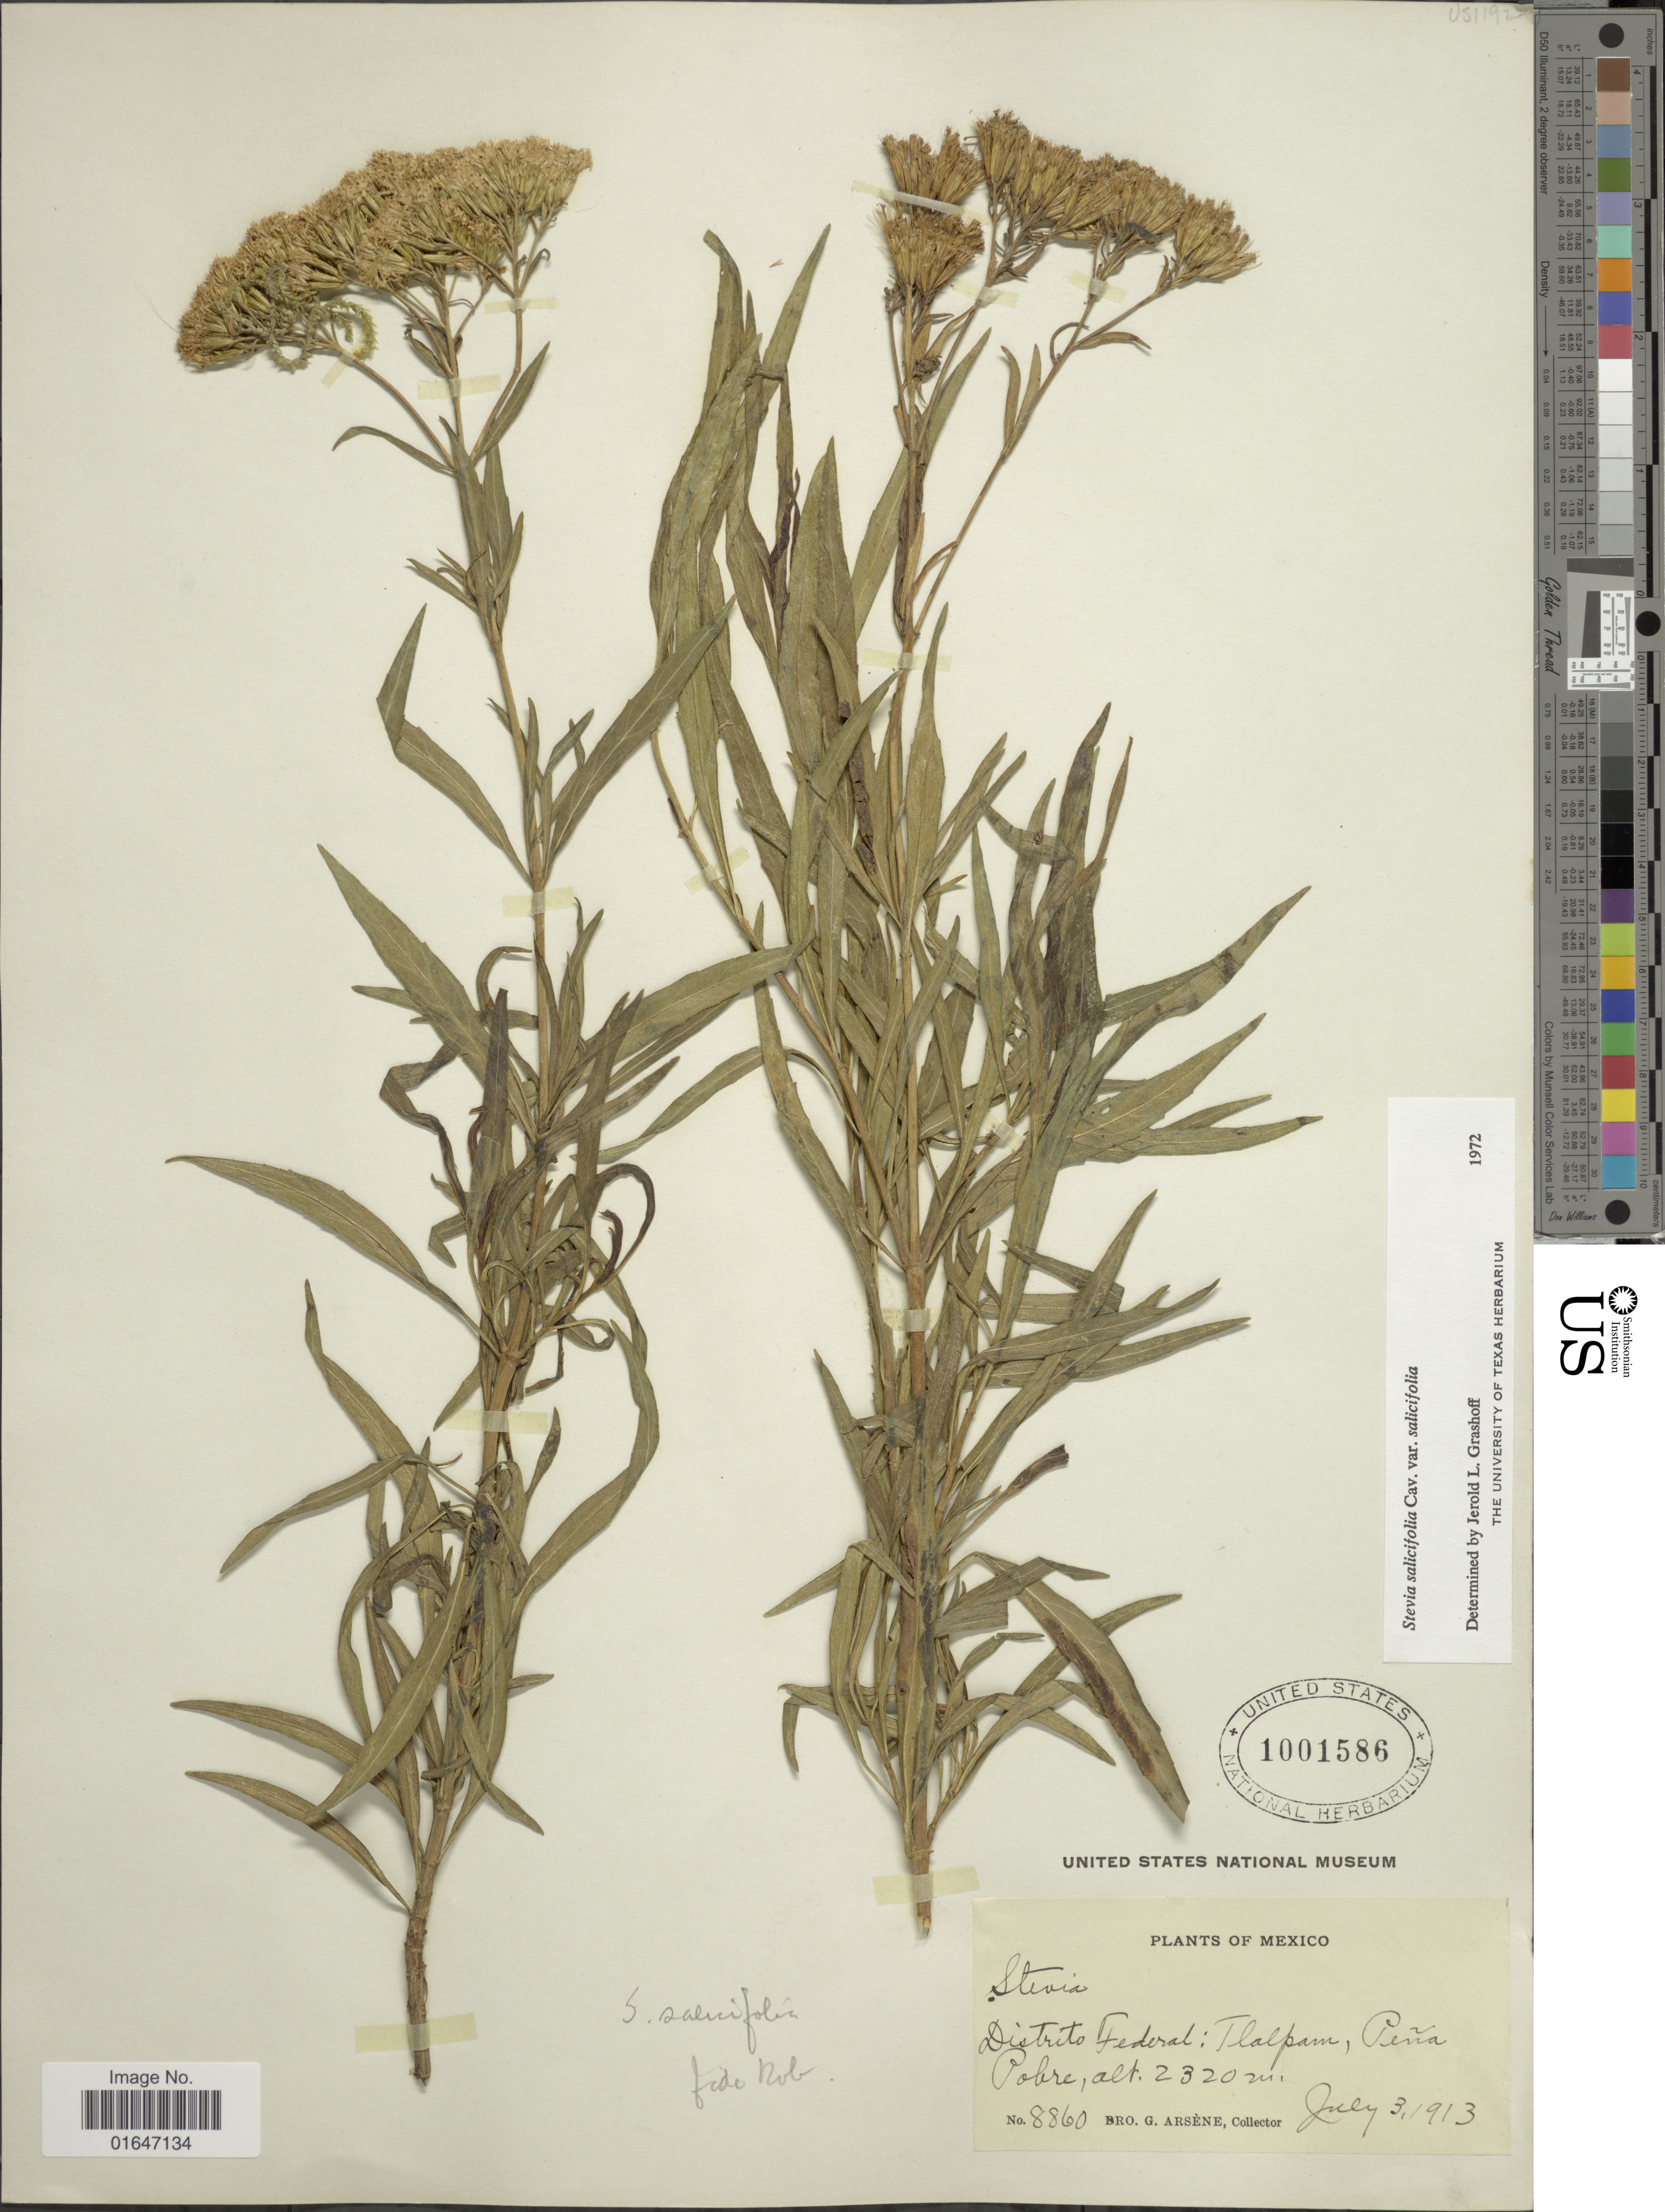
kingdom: Plantae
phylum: Tracheophyta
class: Magnoliopsida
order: Asterales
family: Asteraceae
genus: Stevia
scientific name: Stevia salicifolia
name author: Cav.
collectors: Bro. G. Arsène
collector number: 8860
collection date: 1913-07-03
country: Mexico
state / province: Distrito Federal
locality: Distrito Federal: Tlalpam, pena pobre.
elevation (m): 2320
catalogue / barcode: US 1001586